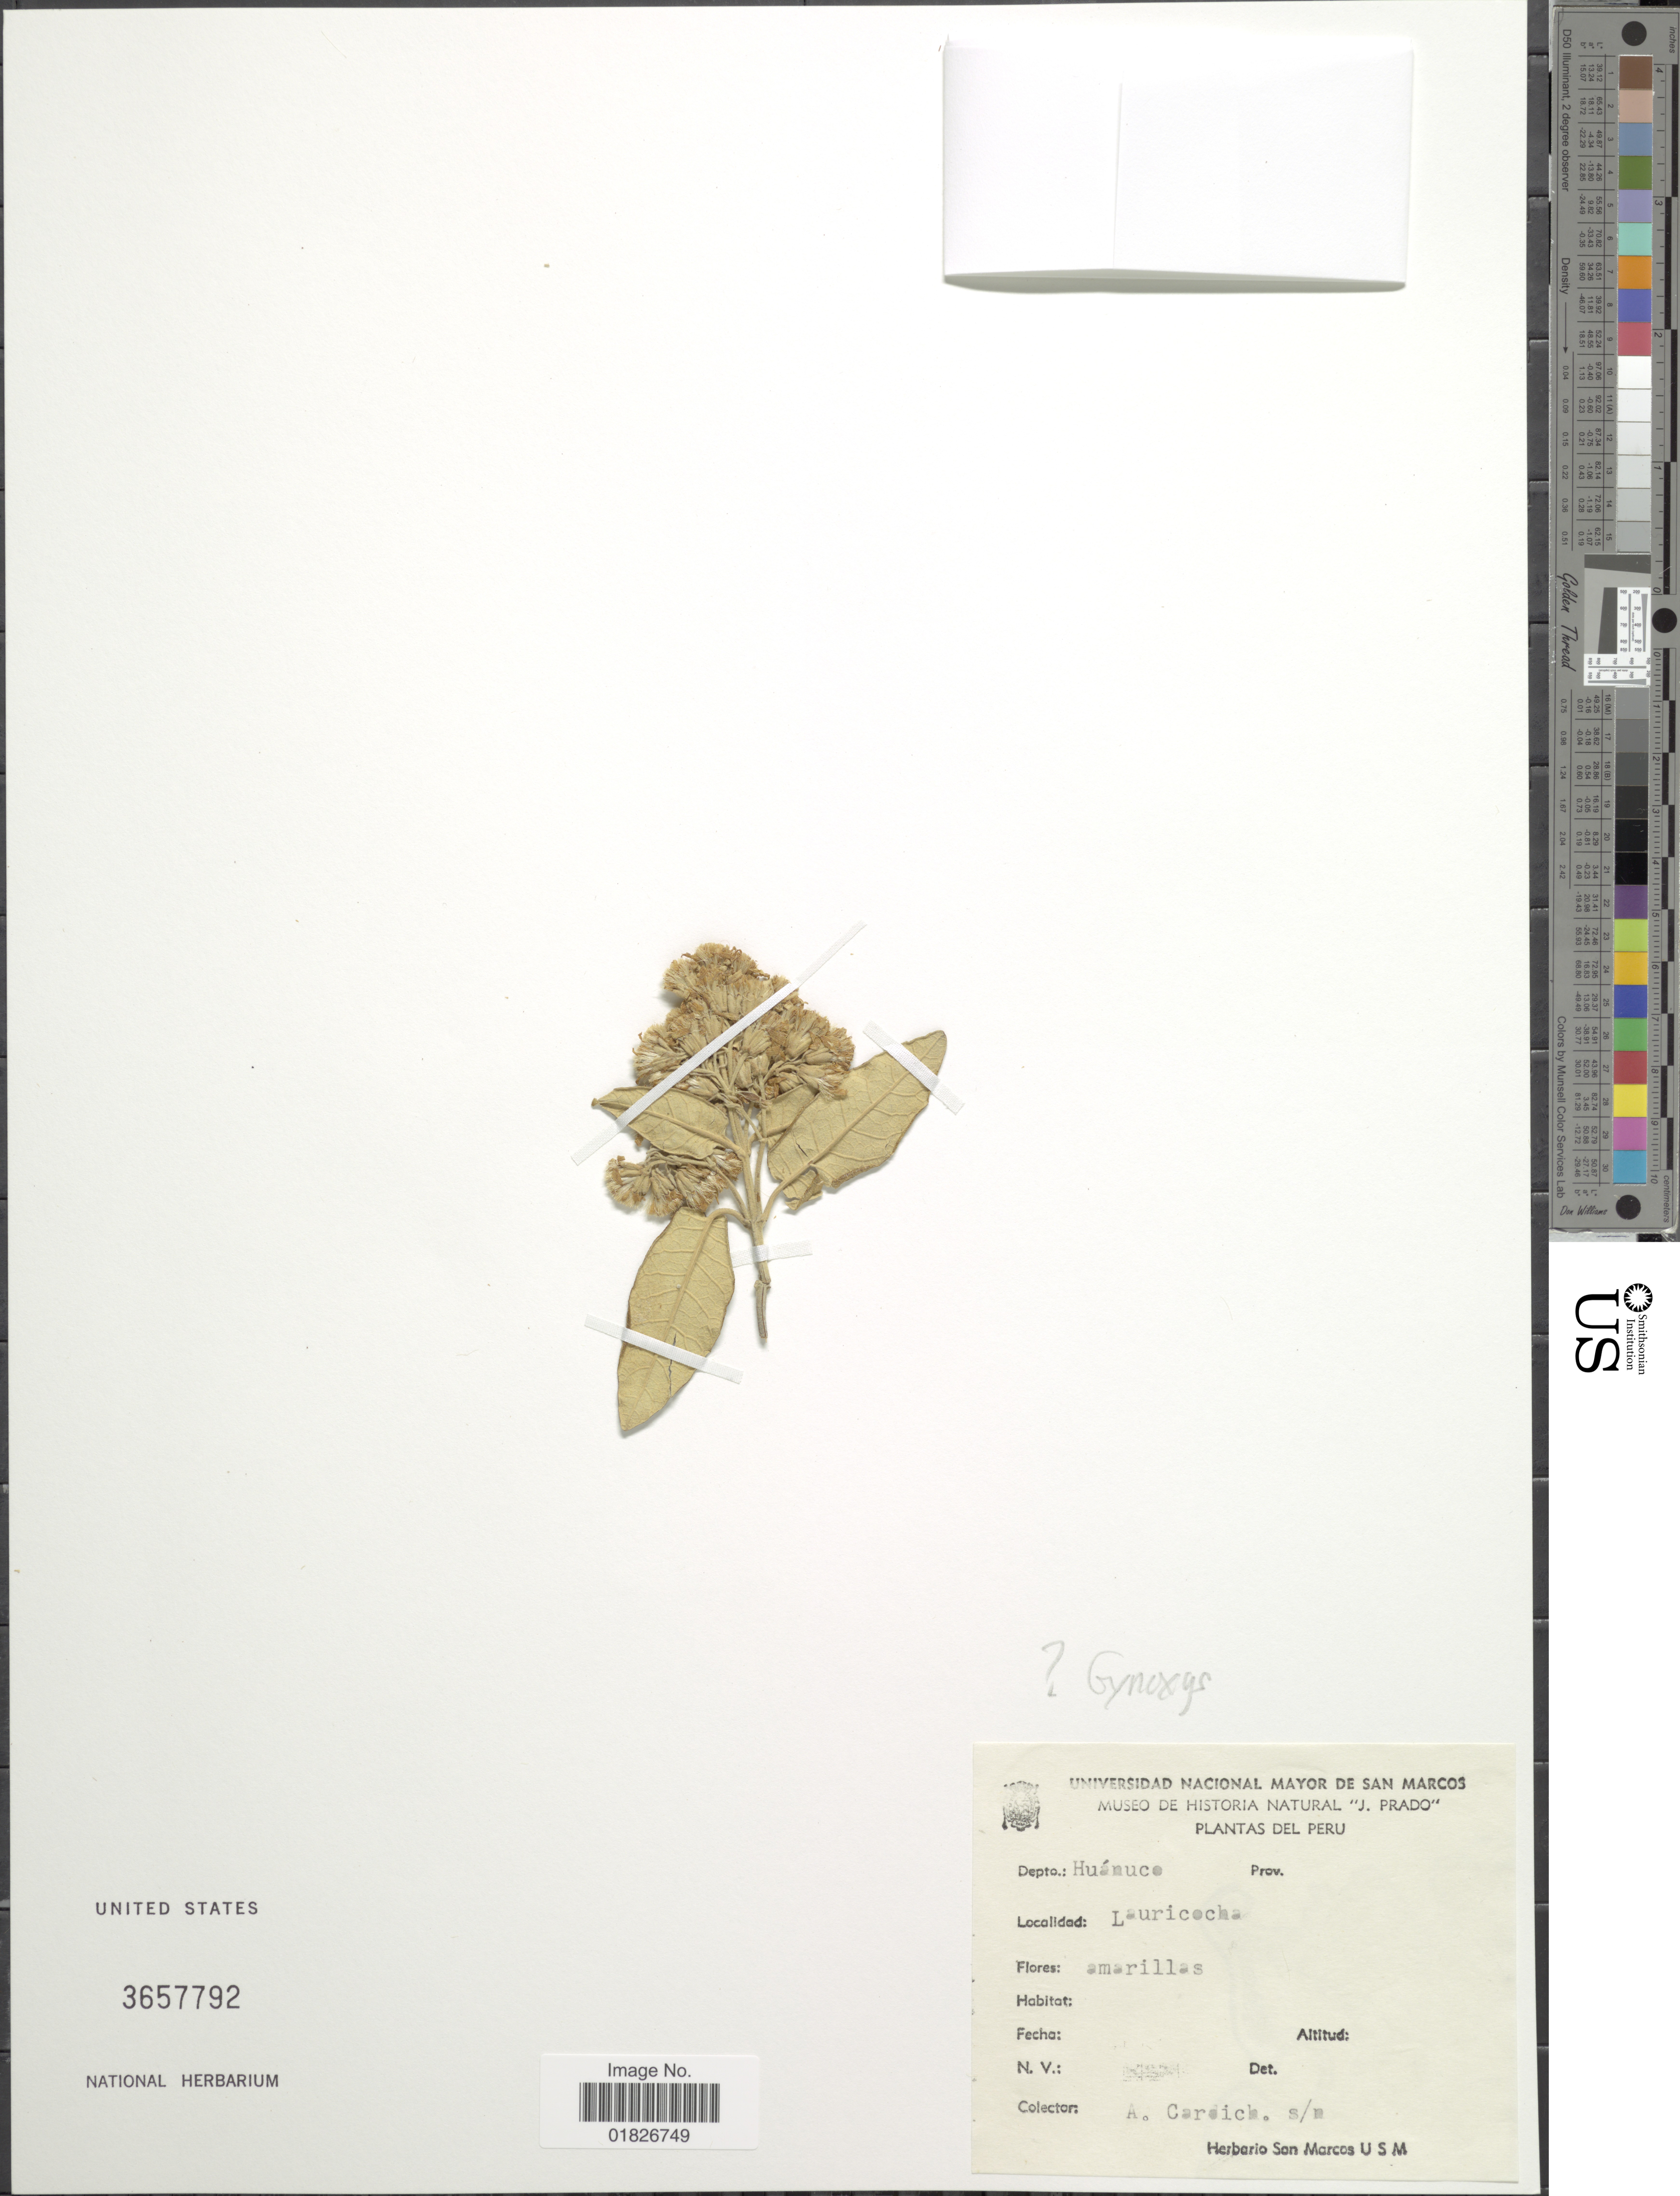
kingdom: Plantae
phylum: Tracheophyta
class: Magnoliopsida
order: Asterales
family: Asteraceae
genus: Gynoxys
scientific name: Gynoxys sp.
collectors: A. Cardich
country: Peru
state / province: Huánuco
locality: Lauricocha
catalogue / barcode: US 3657792